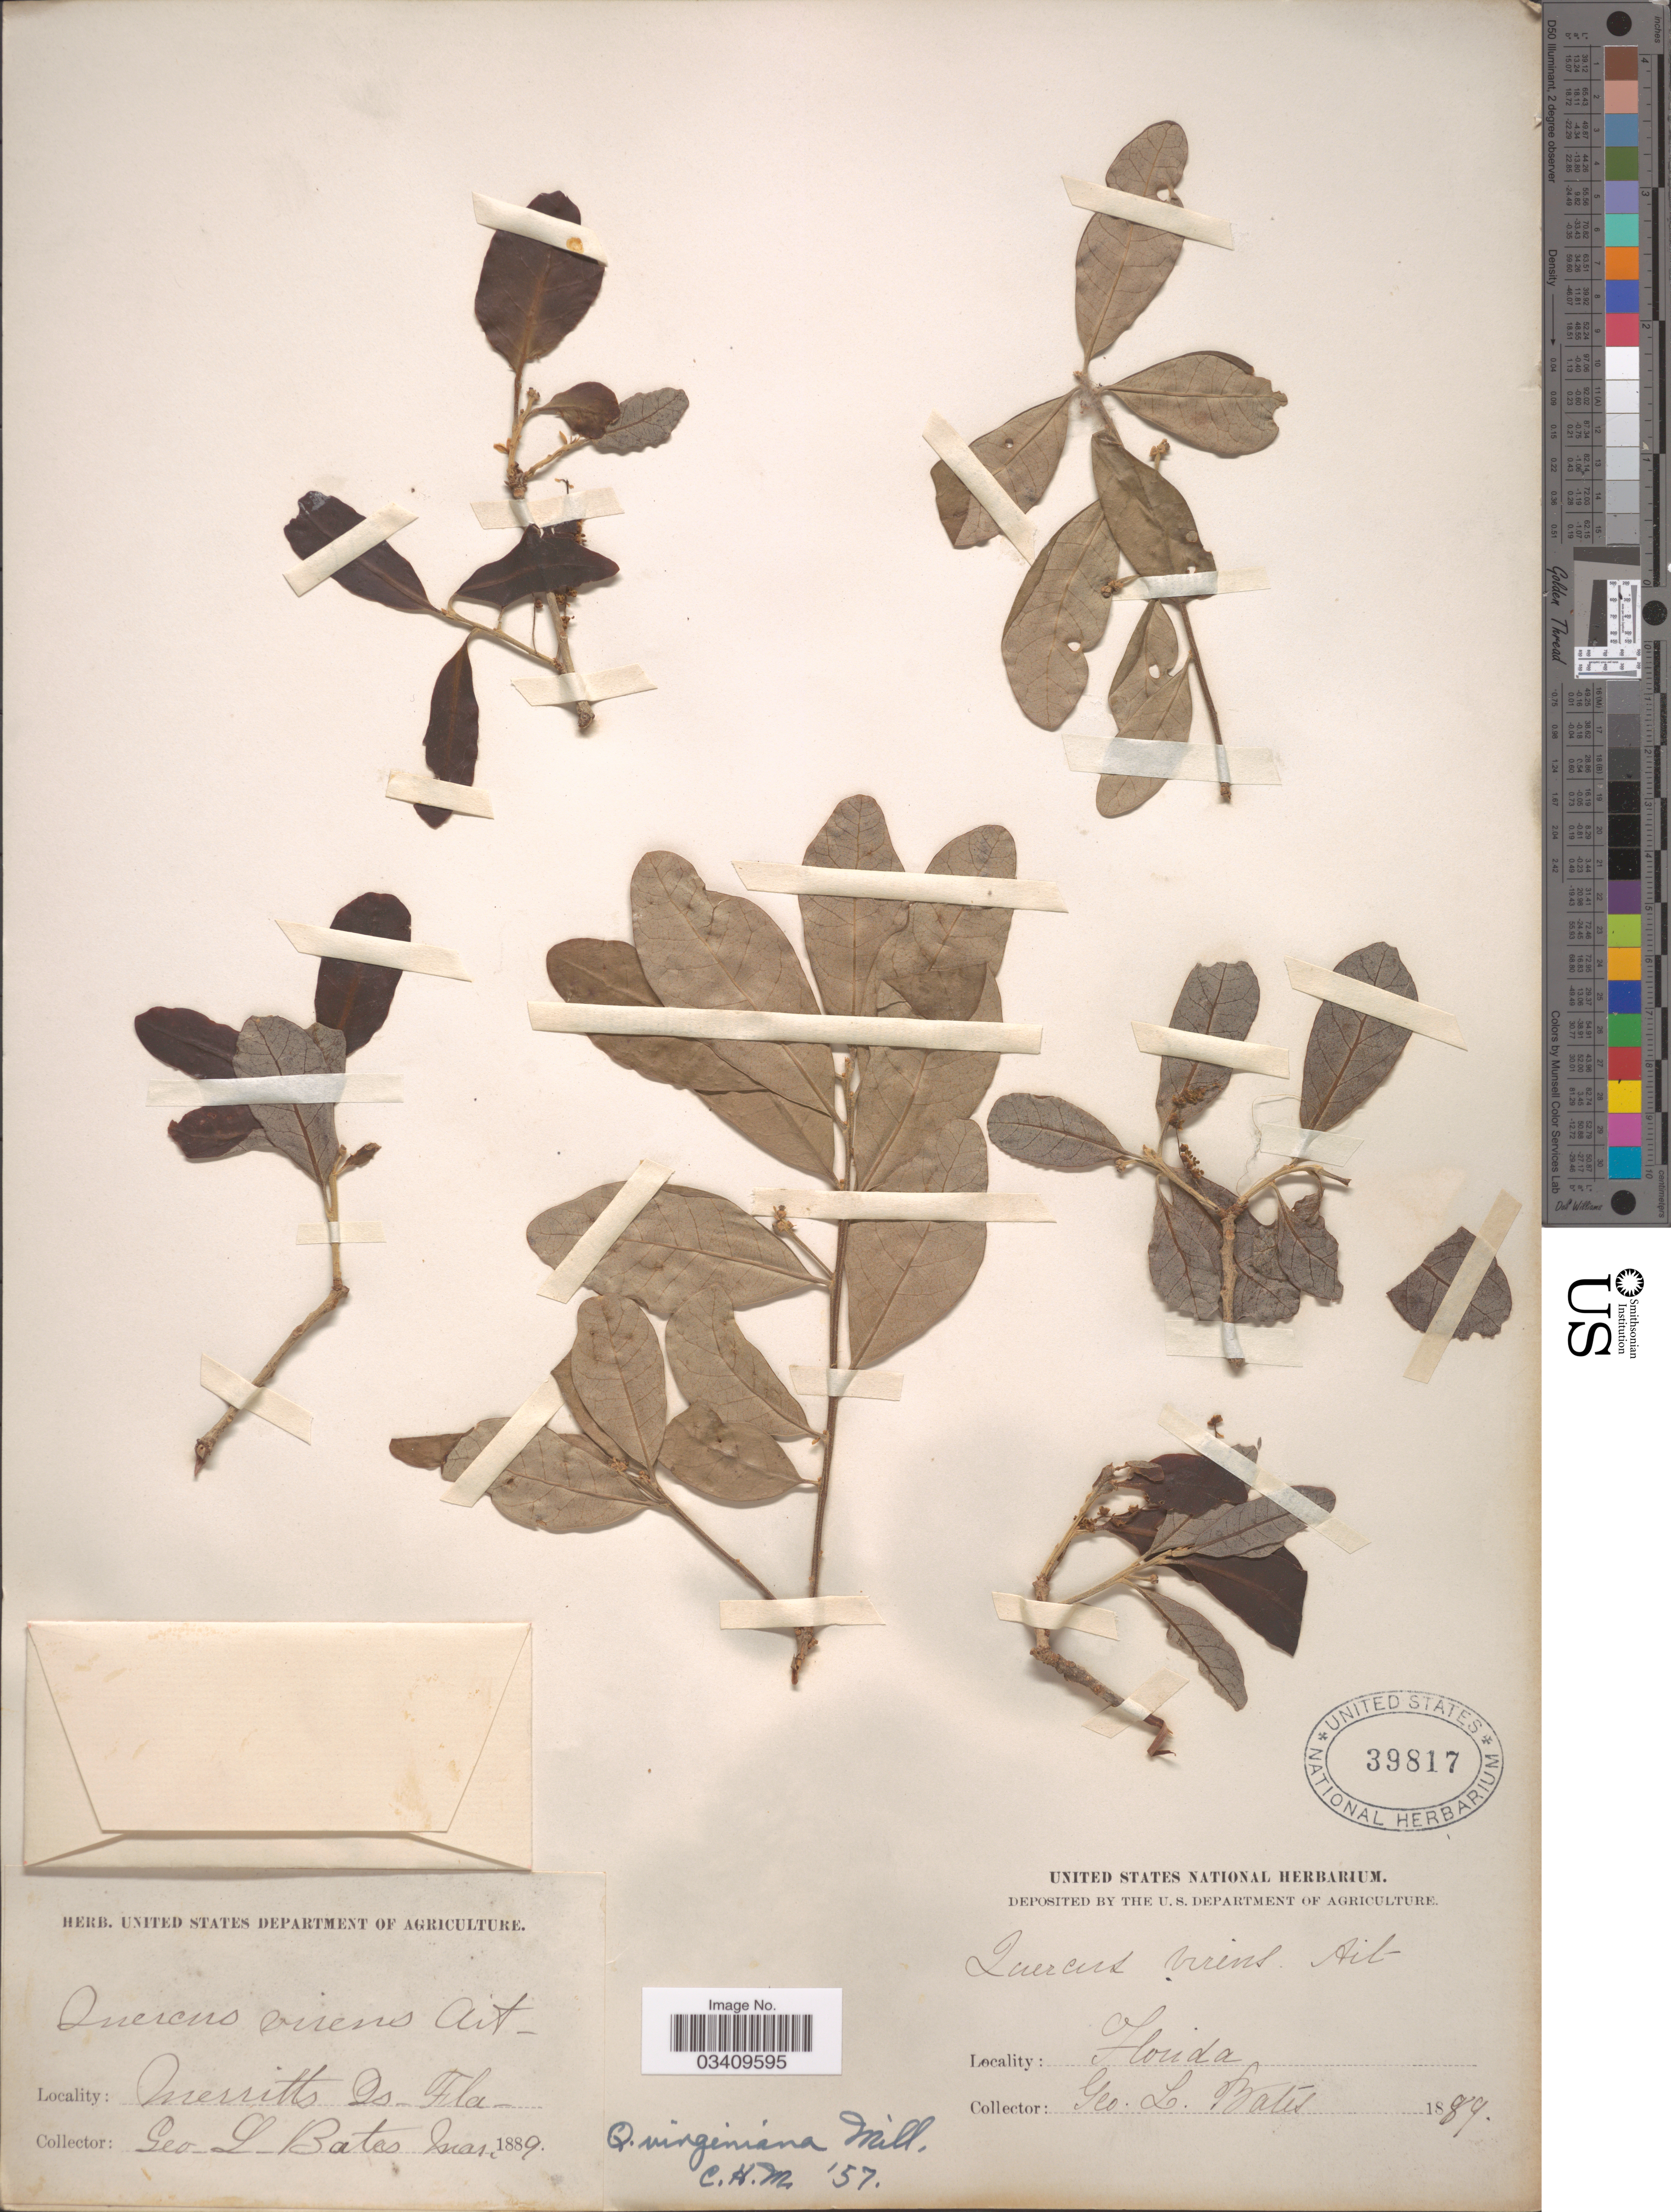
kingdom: Plantae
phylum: Tracheophyta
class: Magnoliopsida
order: Fagales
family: Fagaceae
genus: Quercus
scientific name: Quercus virginiana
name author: Mill.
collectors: G. Bates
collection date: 1889-03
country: United States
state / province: Florida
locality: Merritts Is.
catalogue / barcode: US 39817